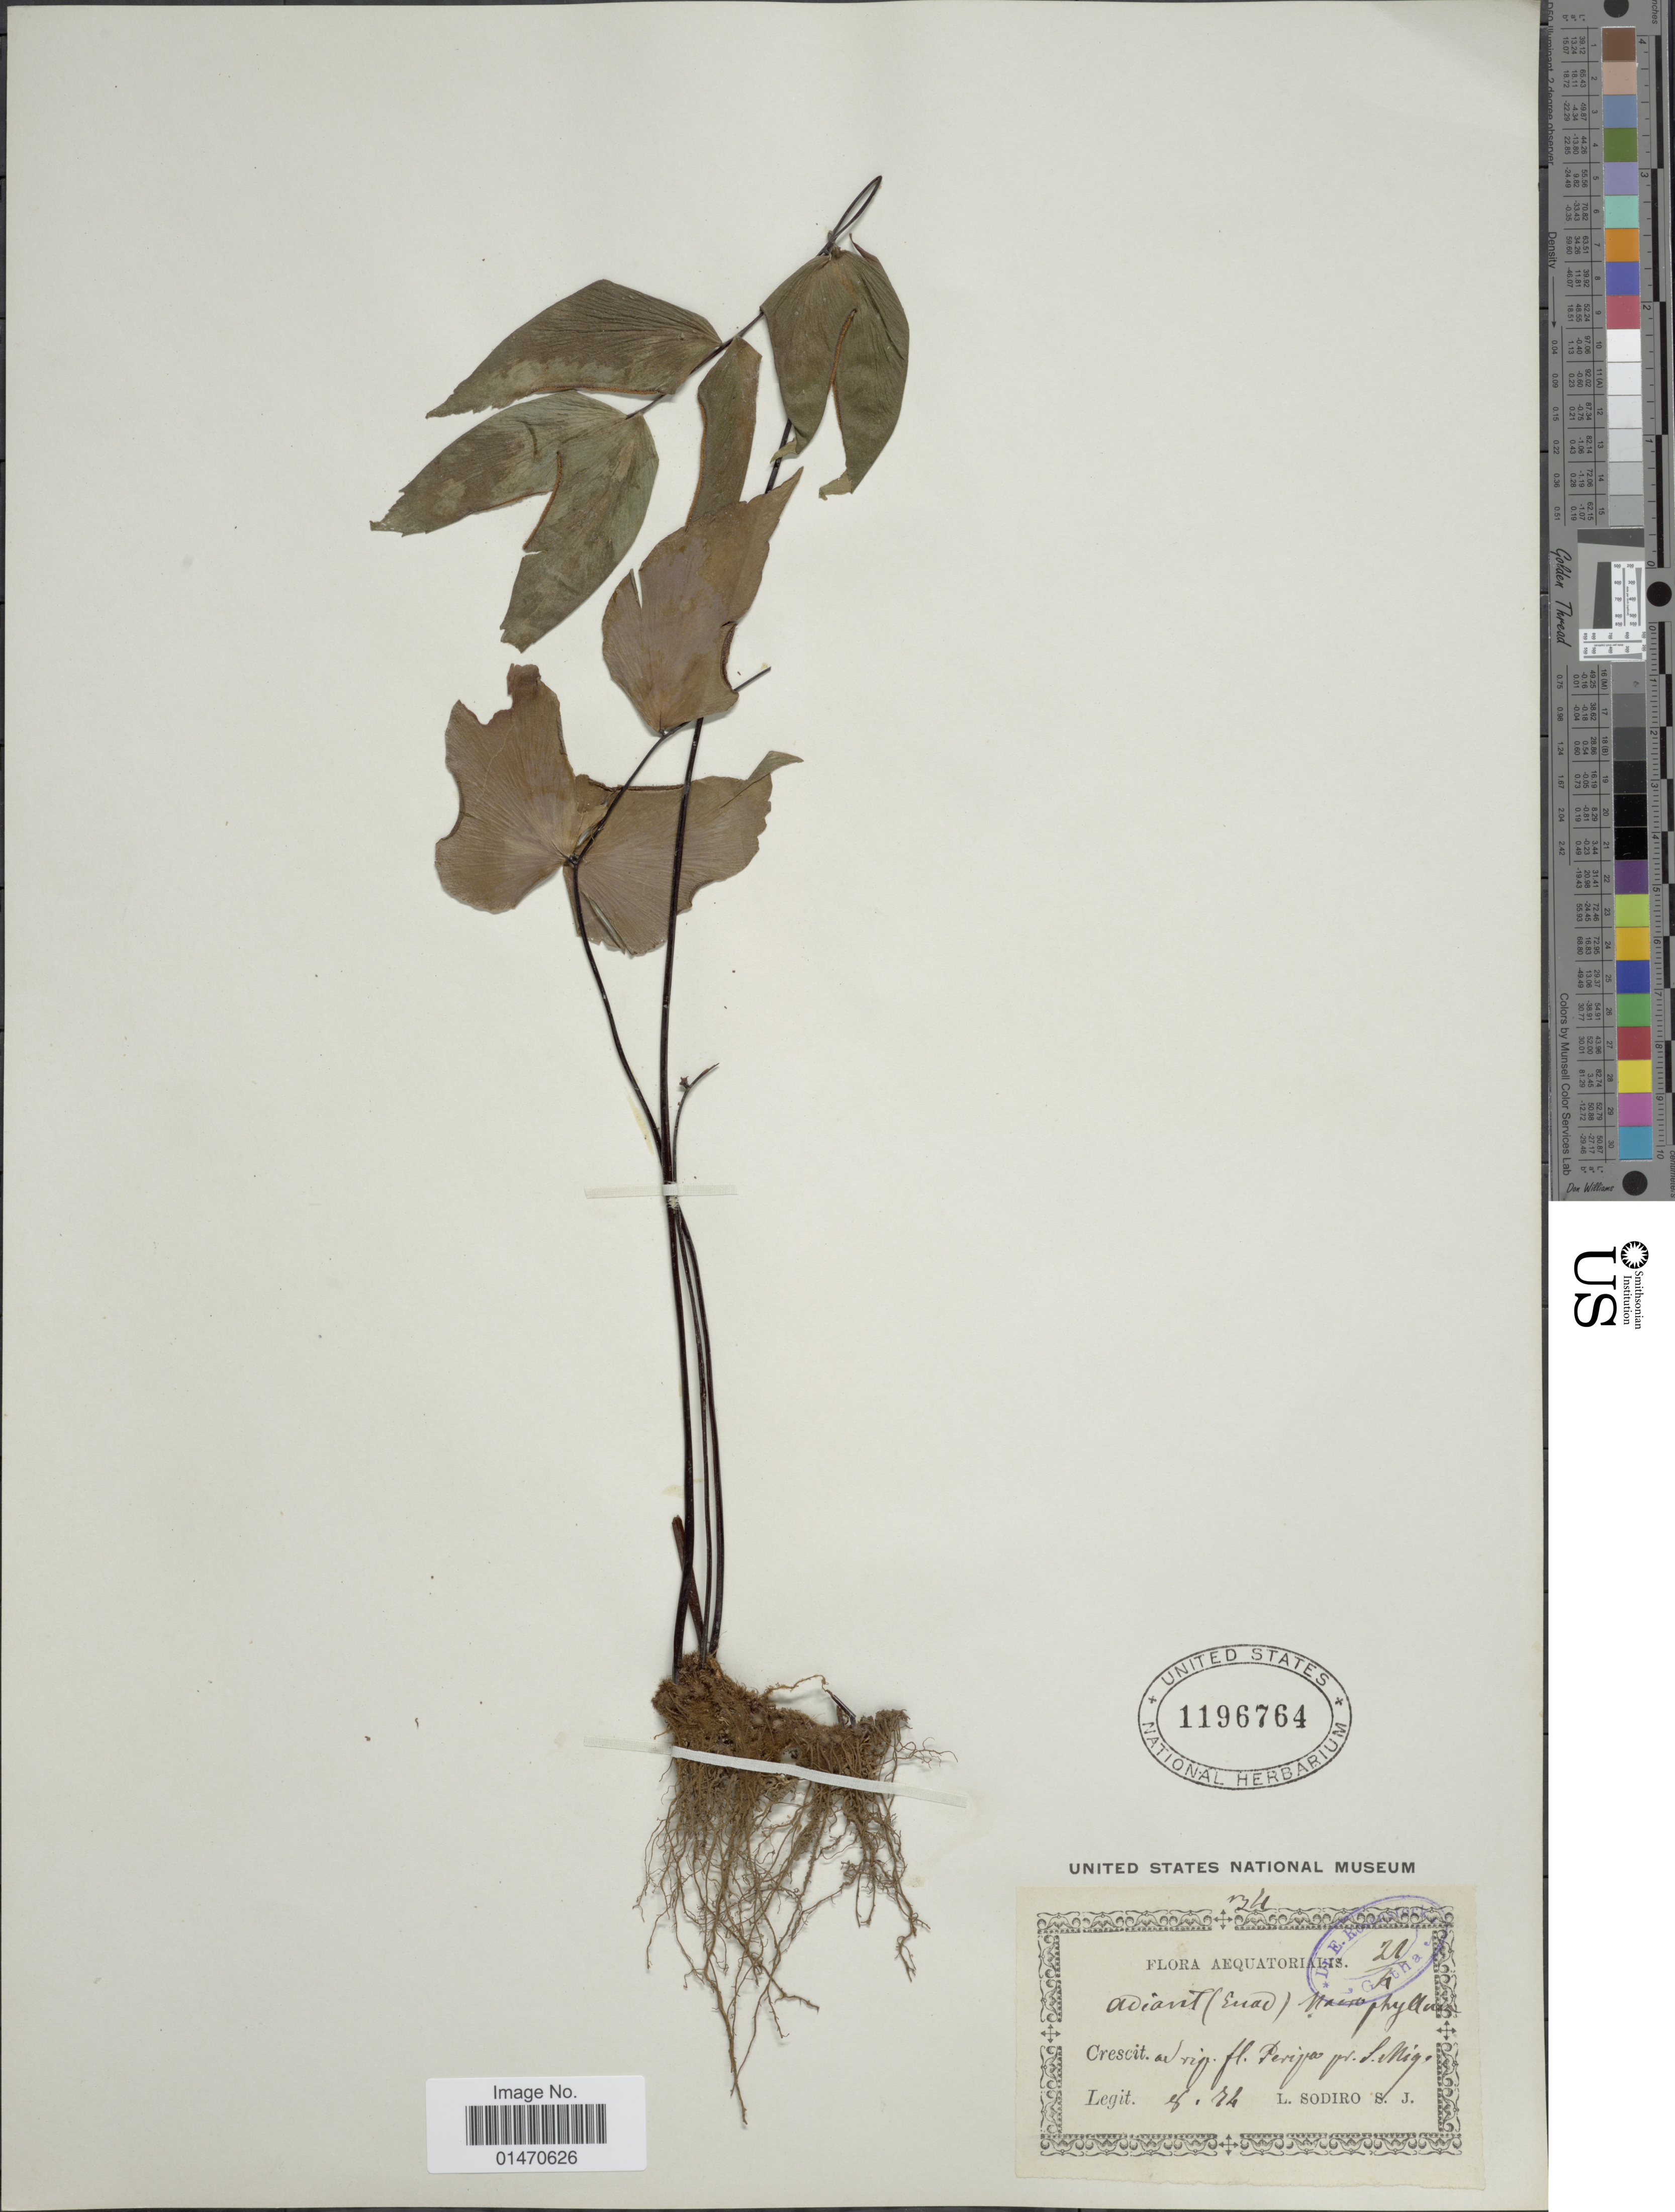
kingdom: Plantae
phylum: Tracheophyta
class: Polypodiopsida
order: Polypodiales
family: Pteridaceae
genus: Adiantum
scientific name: Adiantum macrophyllum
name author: Sw.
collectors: L. Sodiro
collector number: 34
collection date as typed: Transcribed d/m/y: /8/74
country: Ecuador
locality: Aequatorialis, ad rip. fl. Peripa pr. S. Miq.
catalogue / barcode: US 1196764